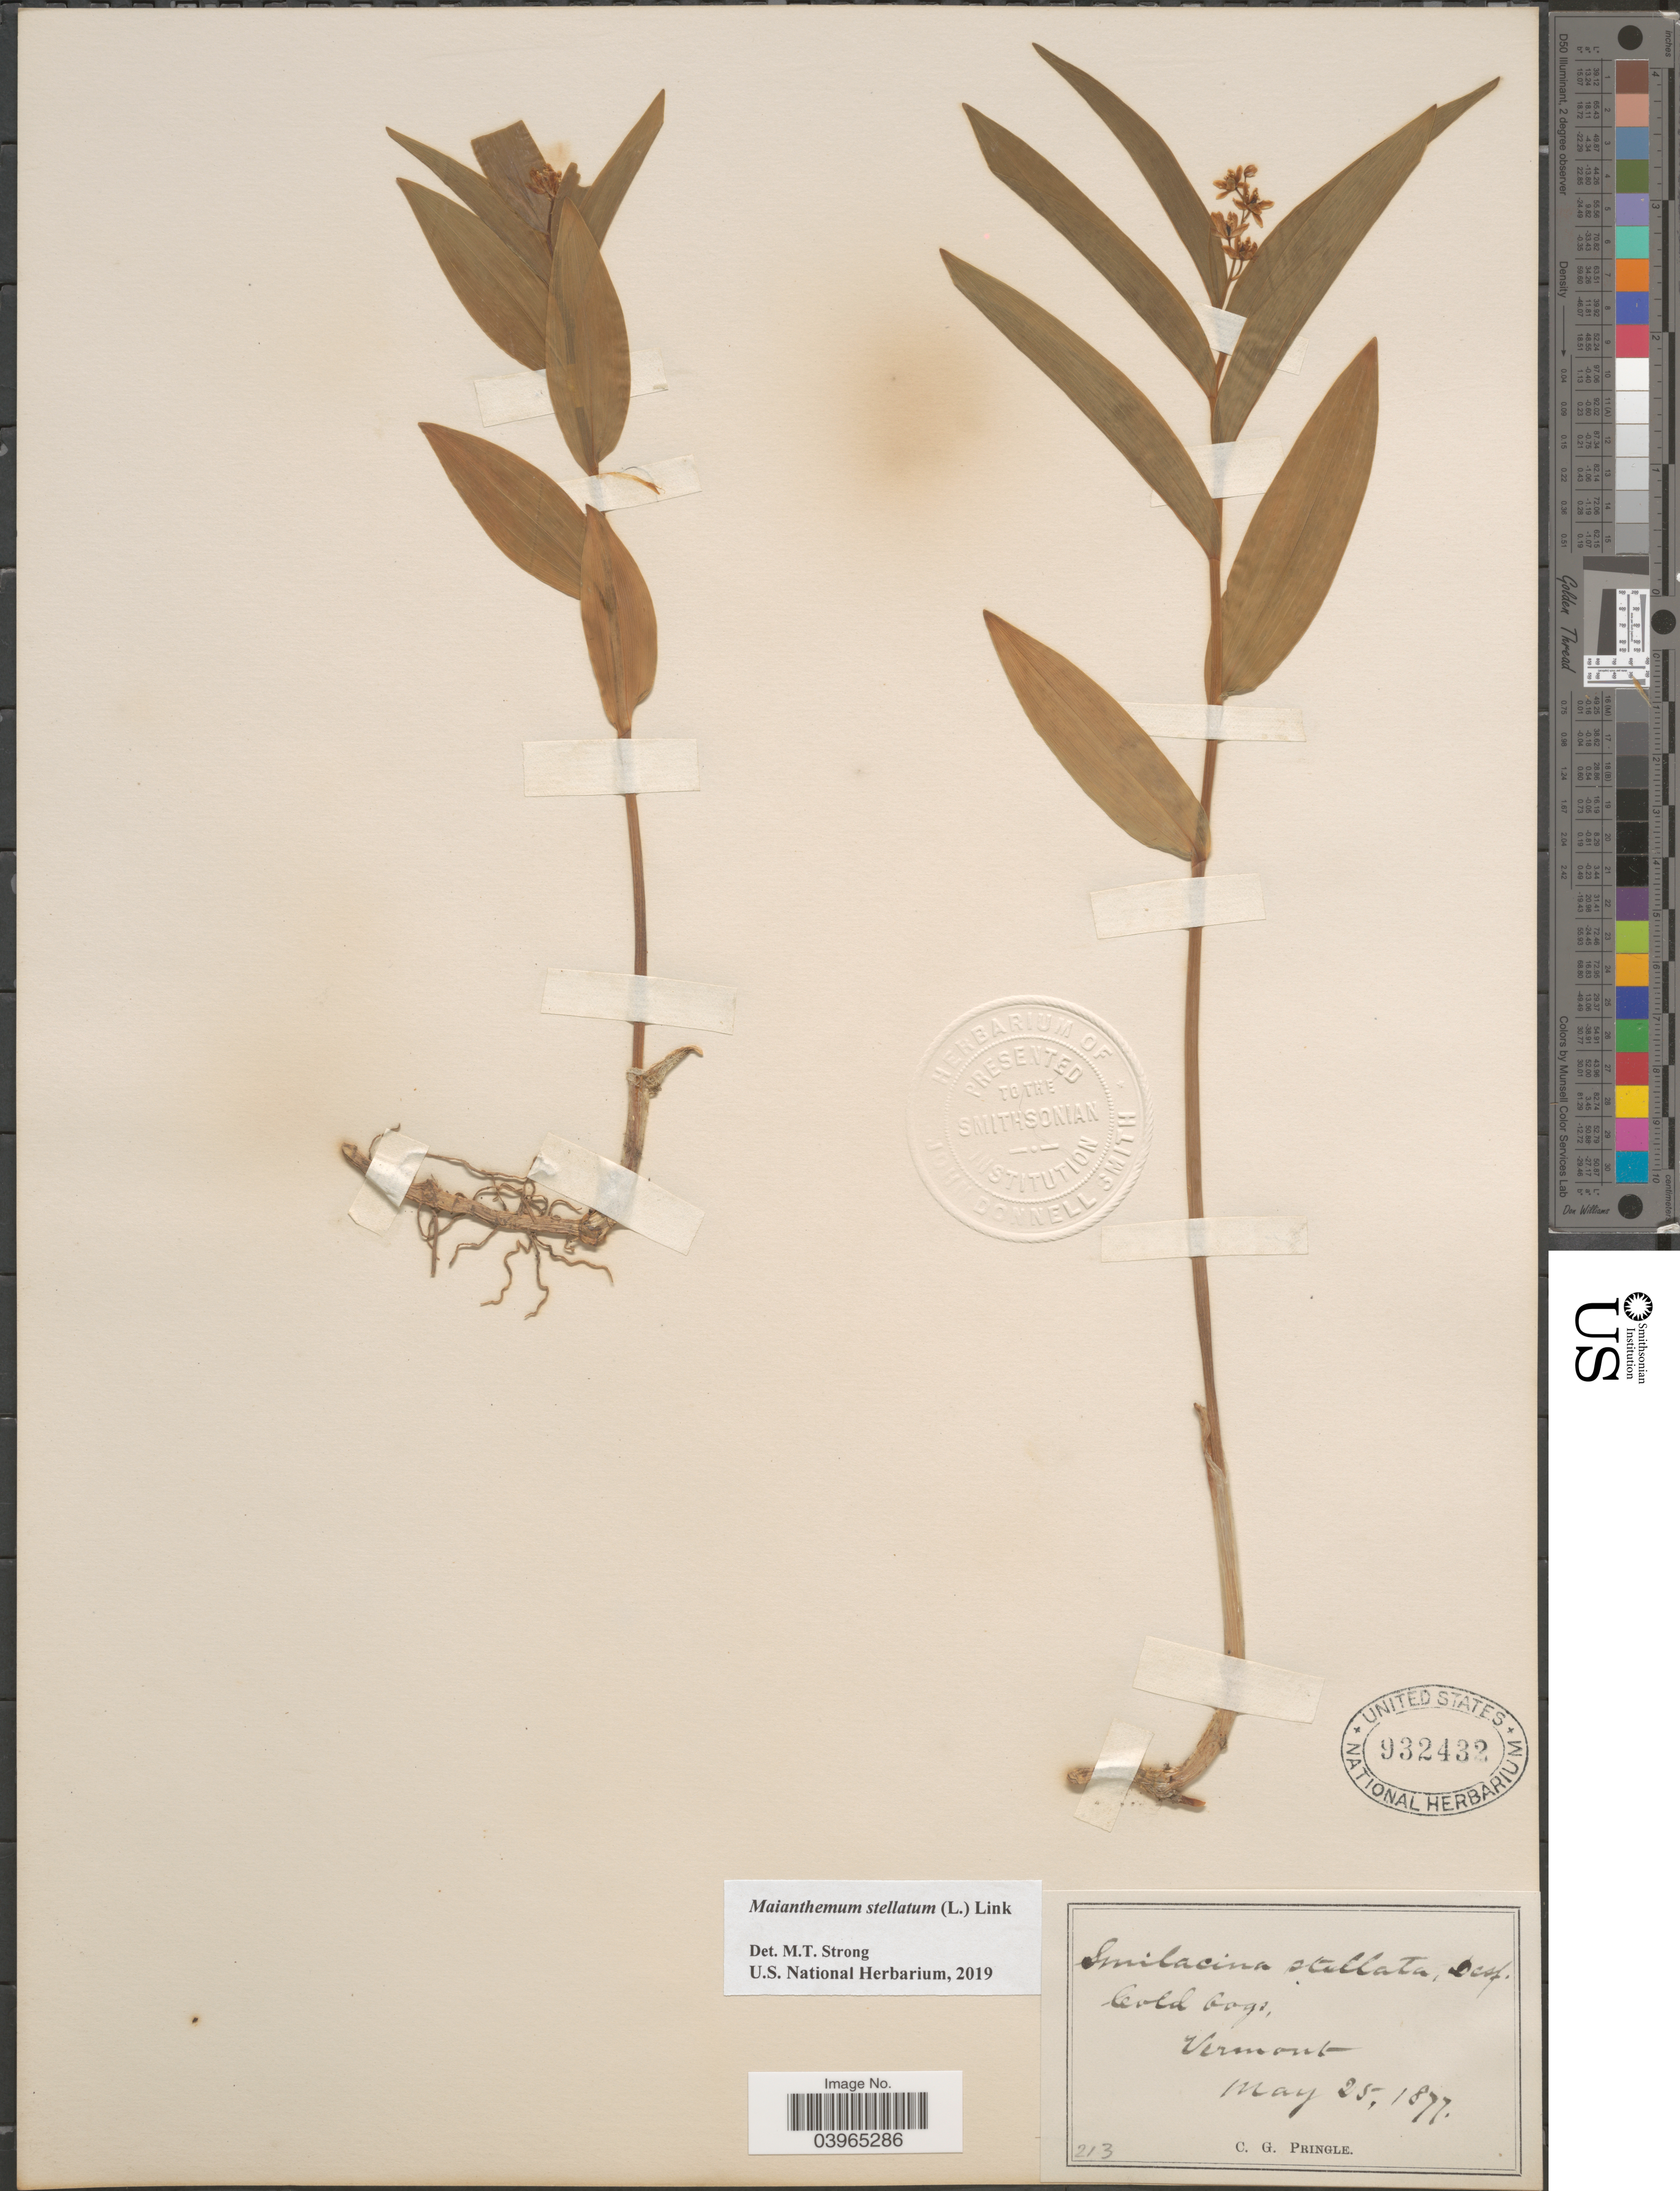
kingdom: Plantae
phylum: Tracheophyta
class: Liliopsida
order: Asparagales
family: Asparagaceae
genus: Maianthemum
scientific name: Maianthemum stellatum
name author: (L.) Link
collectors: C. G. Pringle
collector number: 213?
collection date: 1877-05-25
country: United States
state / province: Vermont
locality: Cold bogs.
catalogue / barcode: US 932432